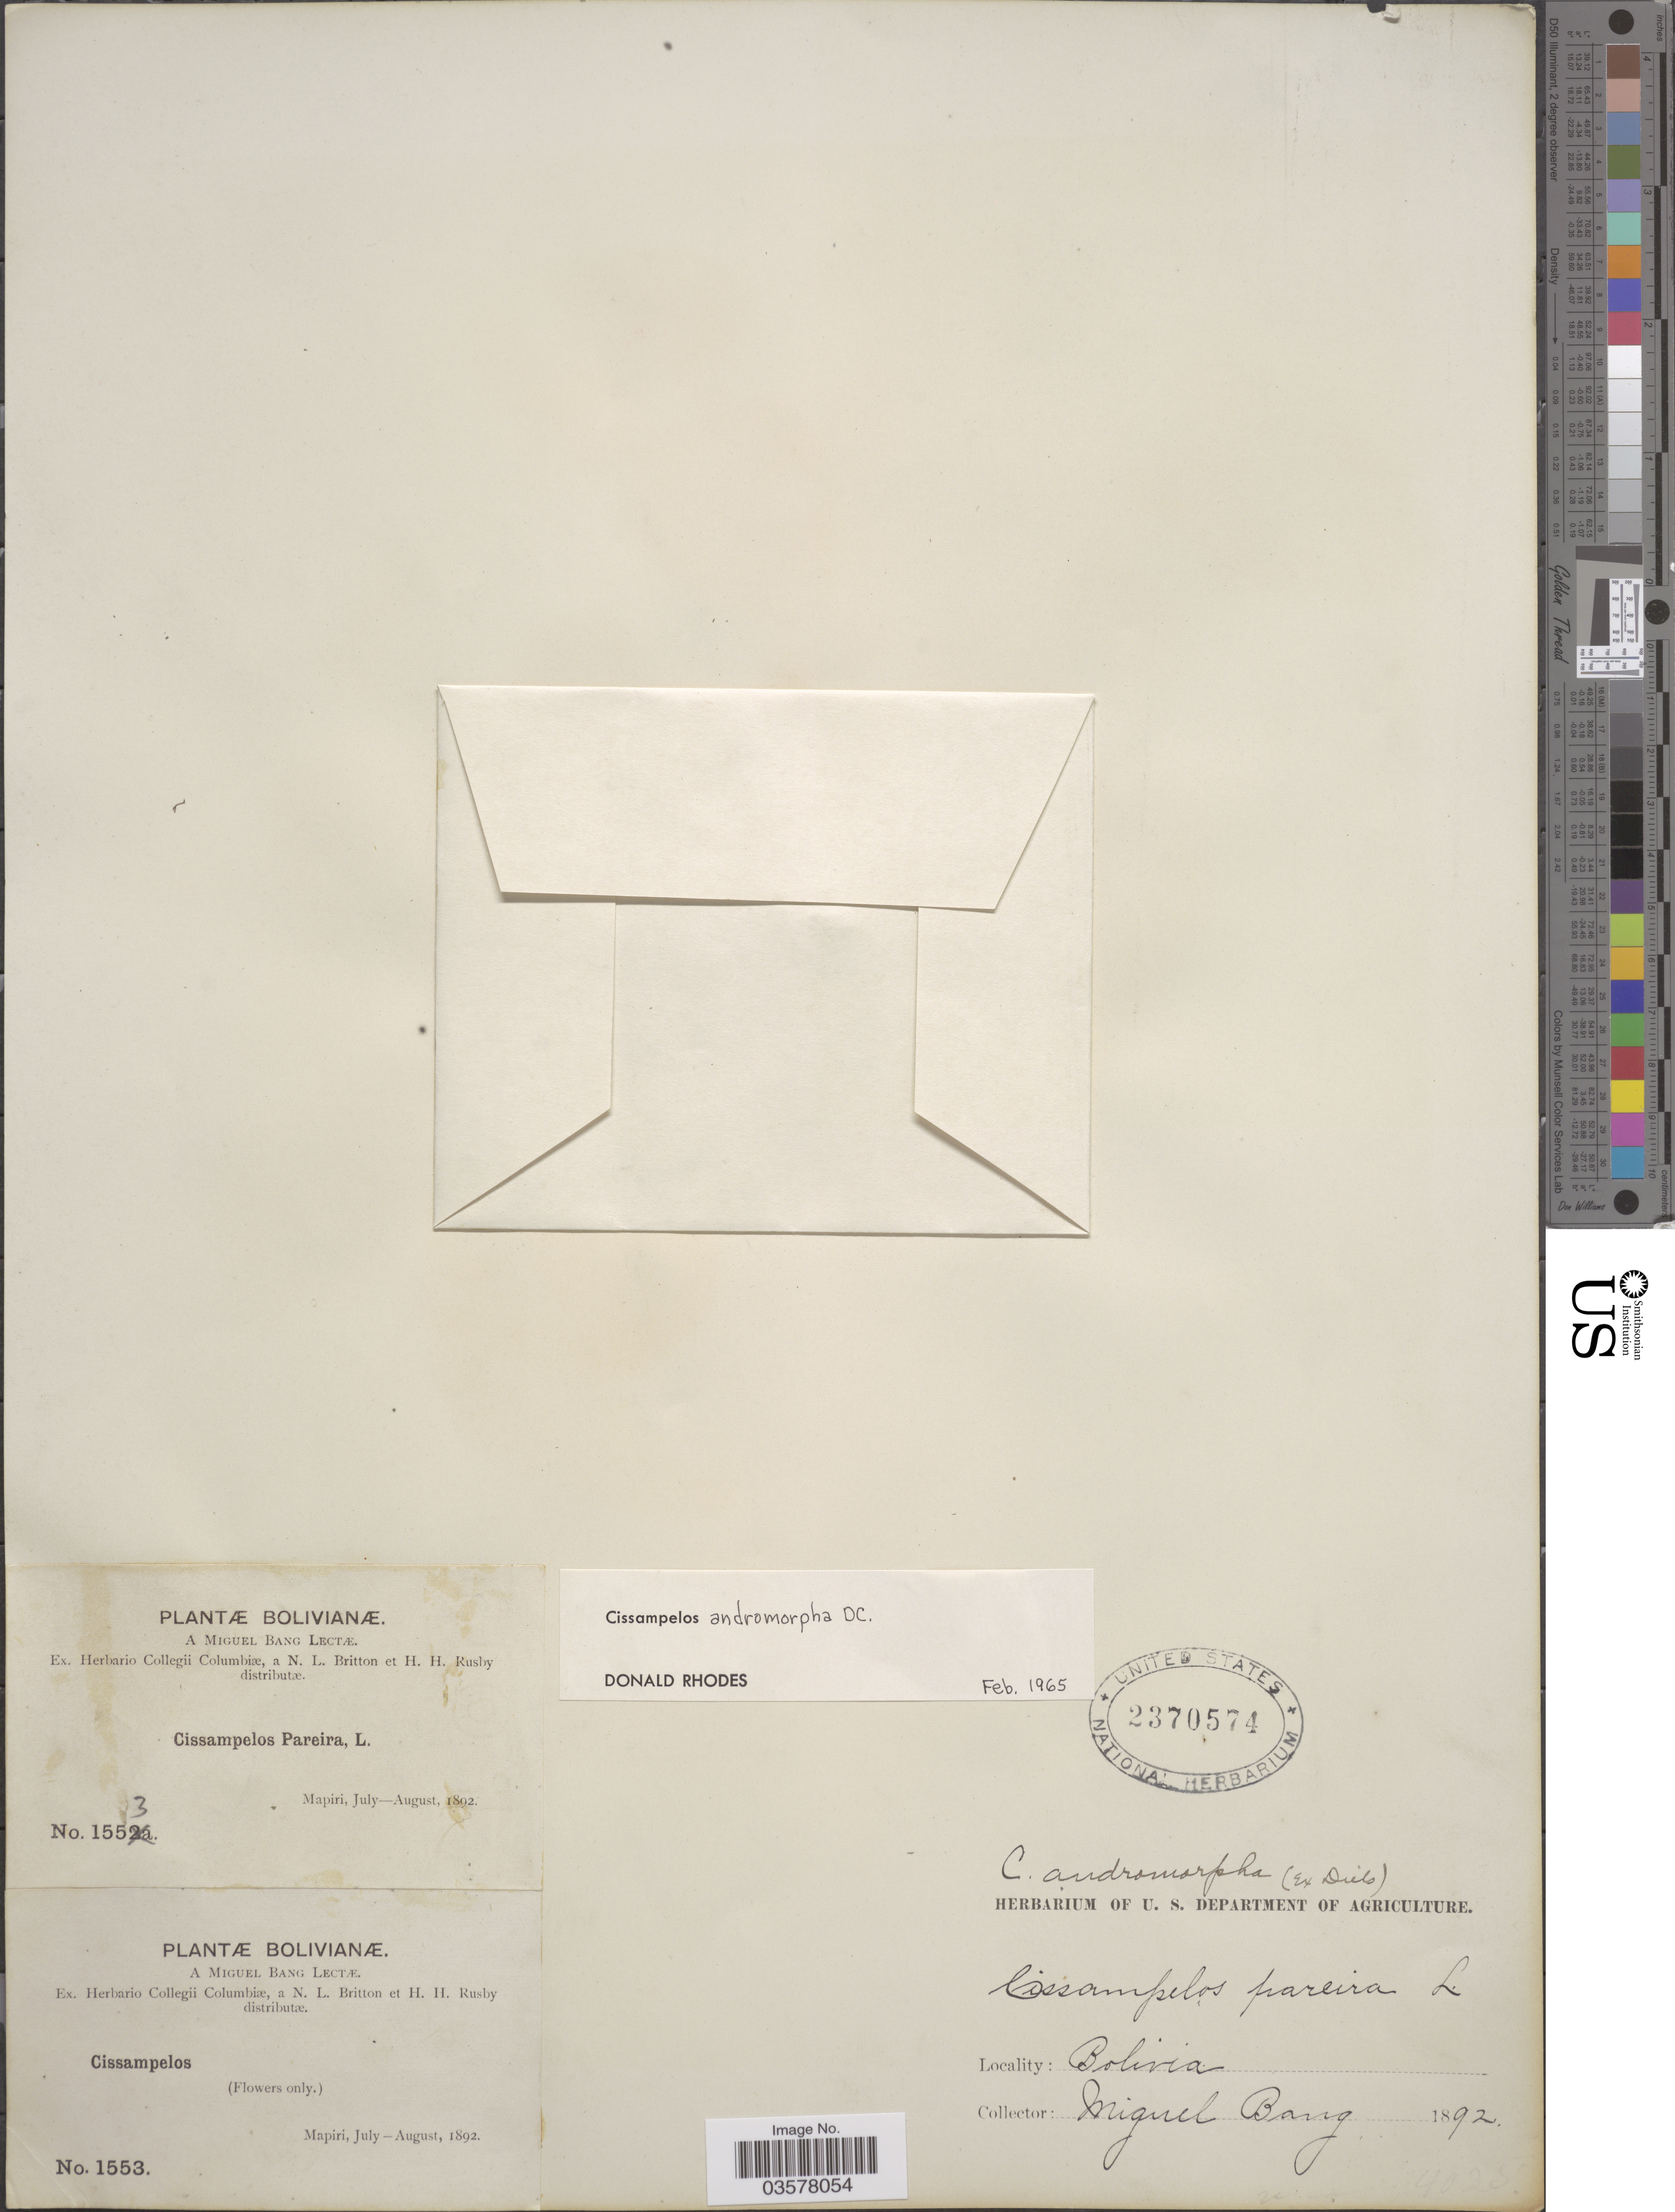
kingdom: Plantae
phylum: Tracheophyta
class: Magnoliopsida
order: Ranunculales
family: Menispermaceae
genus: Cissampelos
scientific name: Cissampelos andromorpha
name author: DC.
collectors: M. Bang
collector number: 1553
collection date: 1892-07/1892-08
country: Bolivia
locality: Mapiri.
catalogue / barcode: US 2370574